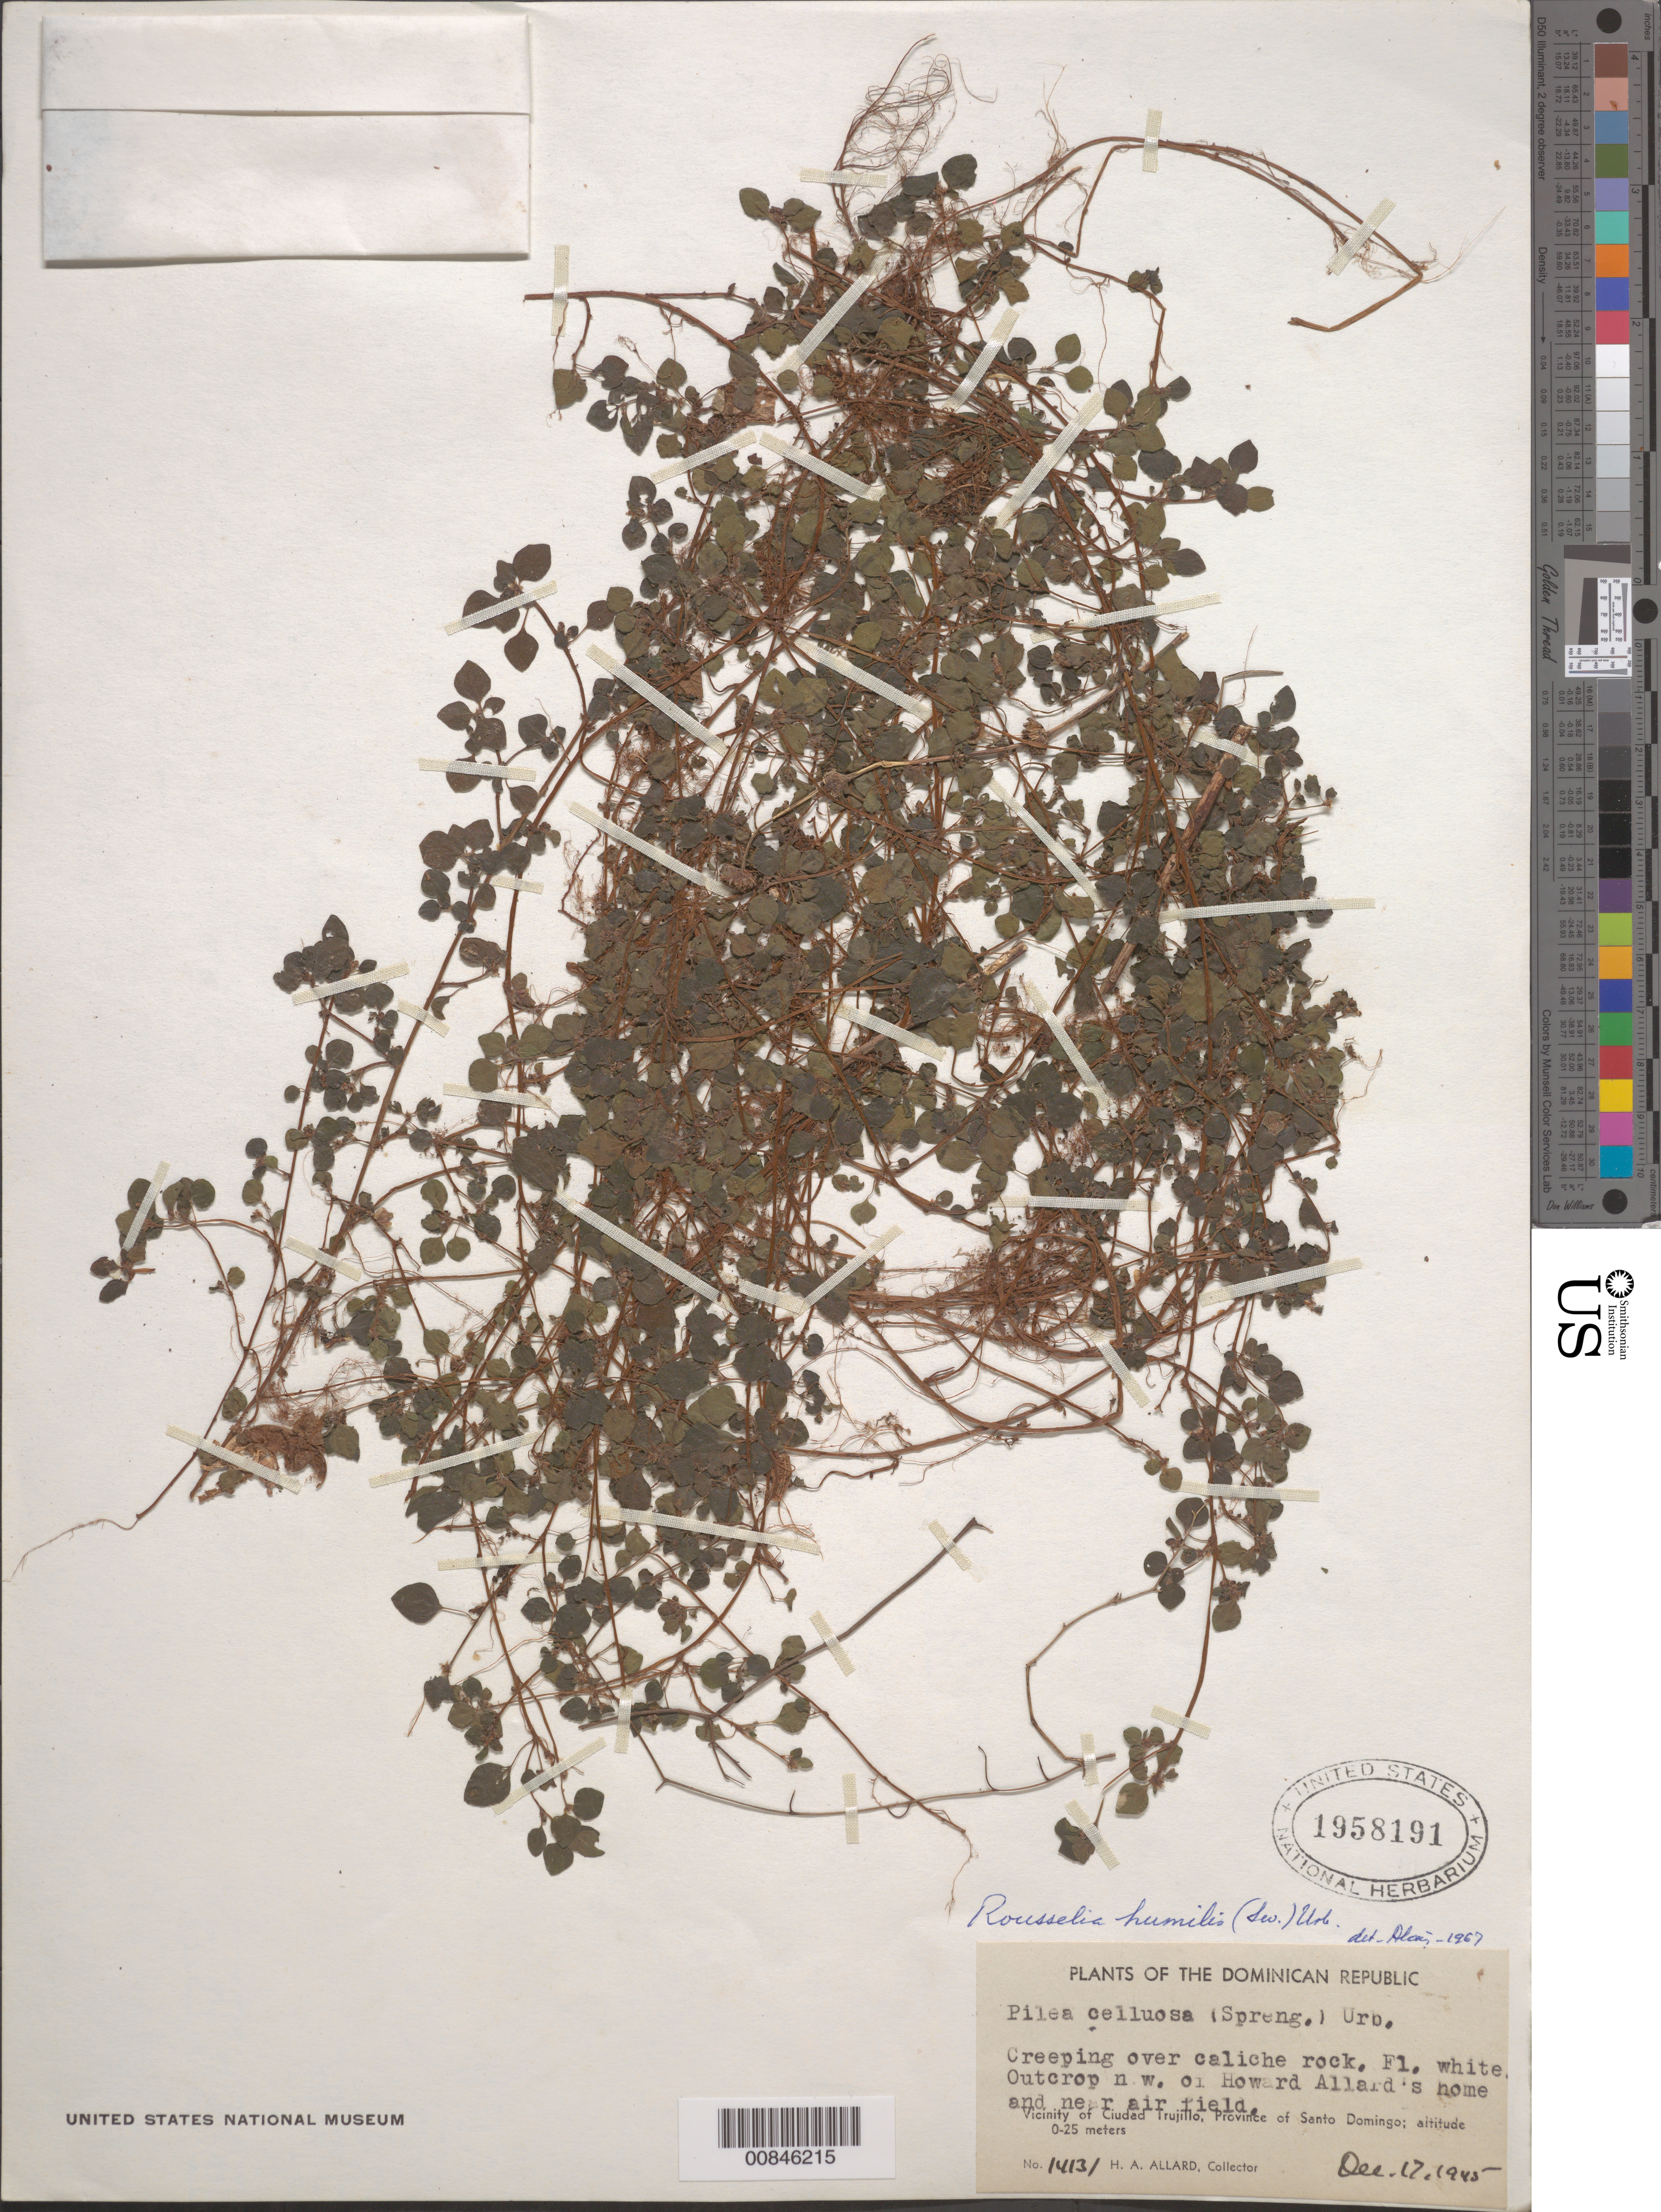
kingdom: Plantae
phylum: Tracheophyta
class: Magnoliopsida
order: Rosales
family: Urticaceae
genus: Rousselia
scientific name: Rousselia humilis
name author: (Sw.) Urb.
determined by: Liogier, Alain H.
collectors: H. A. Allard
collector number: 14131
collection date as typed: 17 Dec 1945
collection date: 1945-12-17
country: Dominican Republic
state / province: Distrito Nacional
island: Hispaniola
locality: Vicinity of Ciudad Trujillo, Province of Santo Domingo (obsolete). Outcrop N.W. of Howard Allard's home and near air field.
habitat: Creeping over caliche rock.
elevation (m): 0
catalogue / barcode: US 1958191